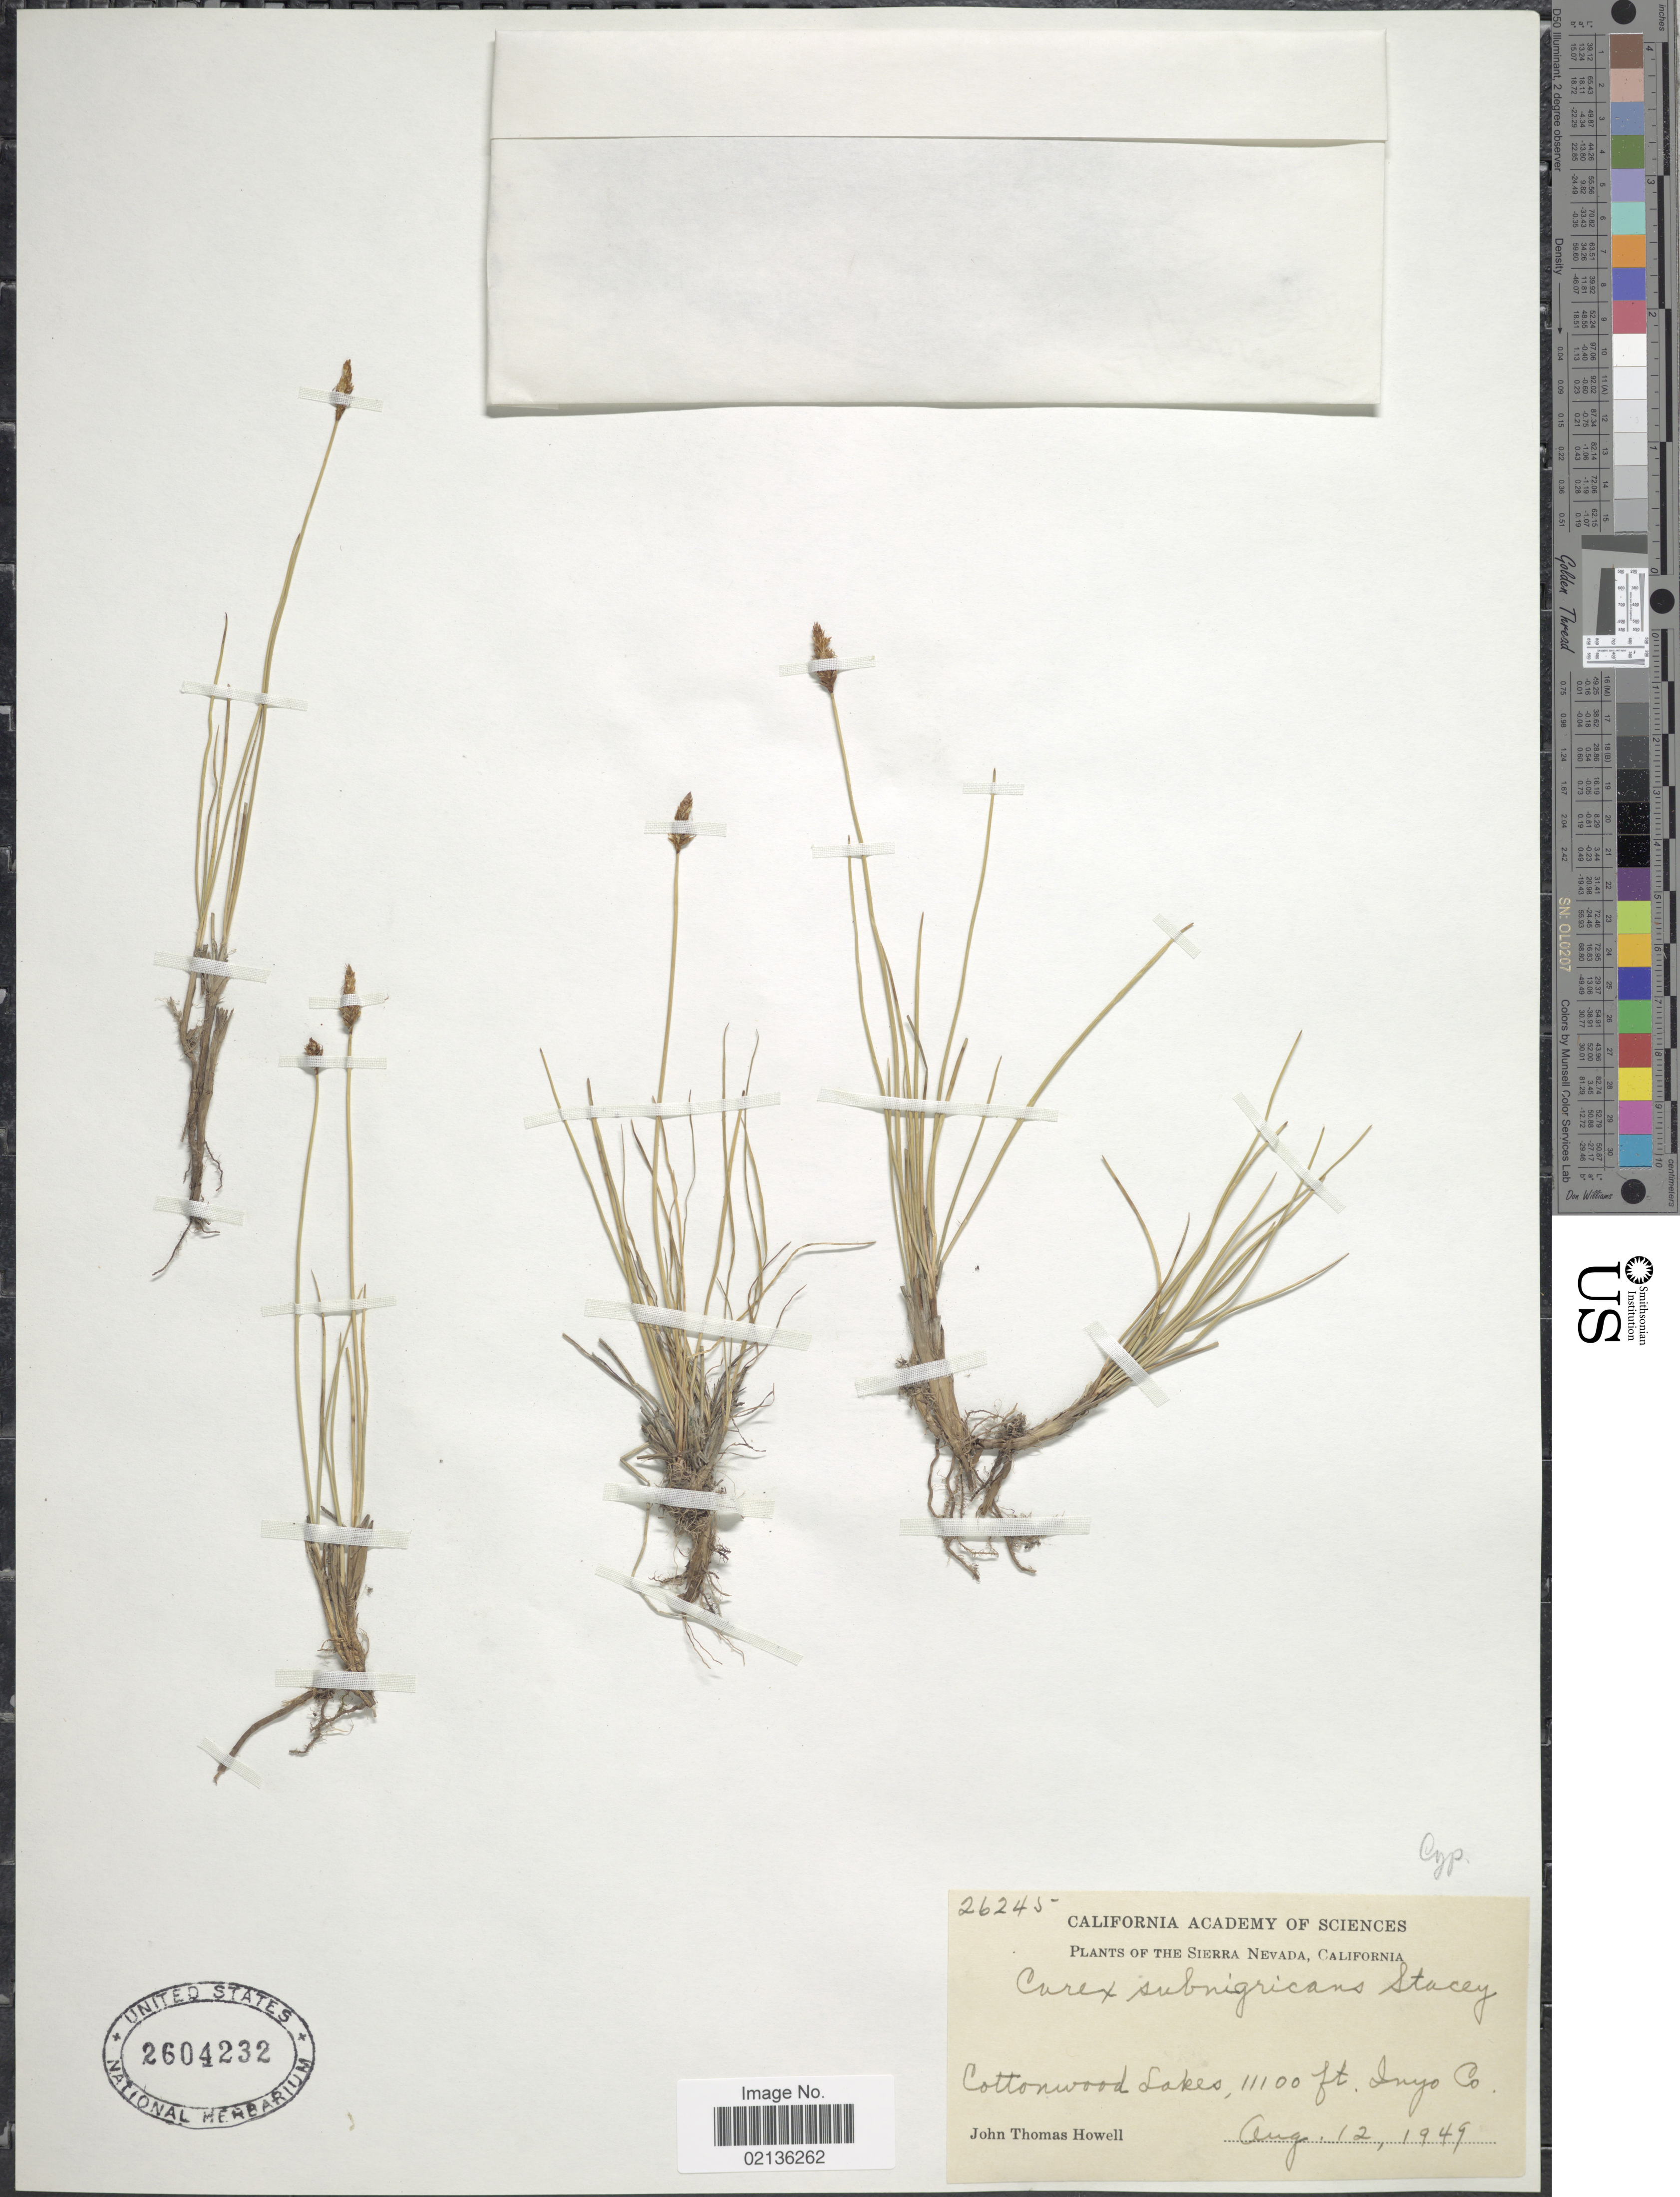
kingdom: Plantae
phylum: Tracheophyta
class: Liliopsida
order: Poales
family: Cyperaceae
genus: Carex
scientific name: Carex subnigricans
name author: Stacey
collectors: J. T. Howell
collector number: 26245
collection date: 1949-08-12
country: United States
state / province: California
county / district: Inyo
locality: The Sierra Nevada, Cottonwoods Lake, Inyo Co.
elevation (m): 3383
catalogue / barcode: US 2604232